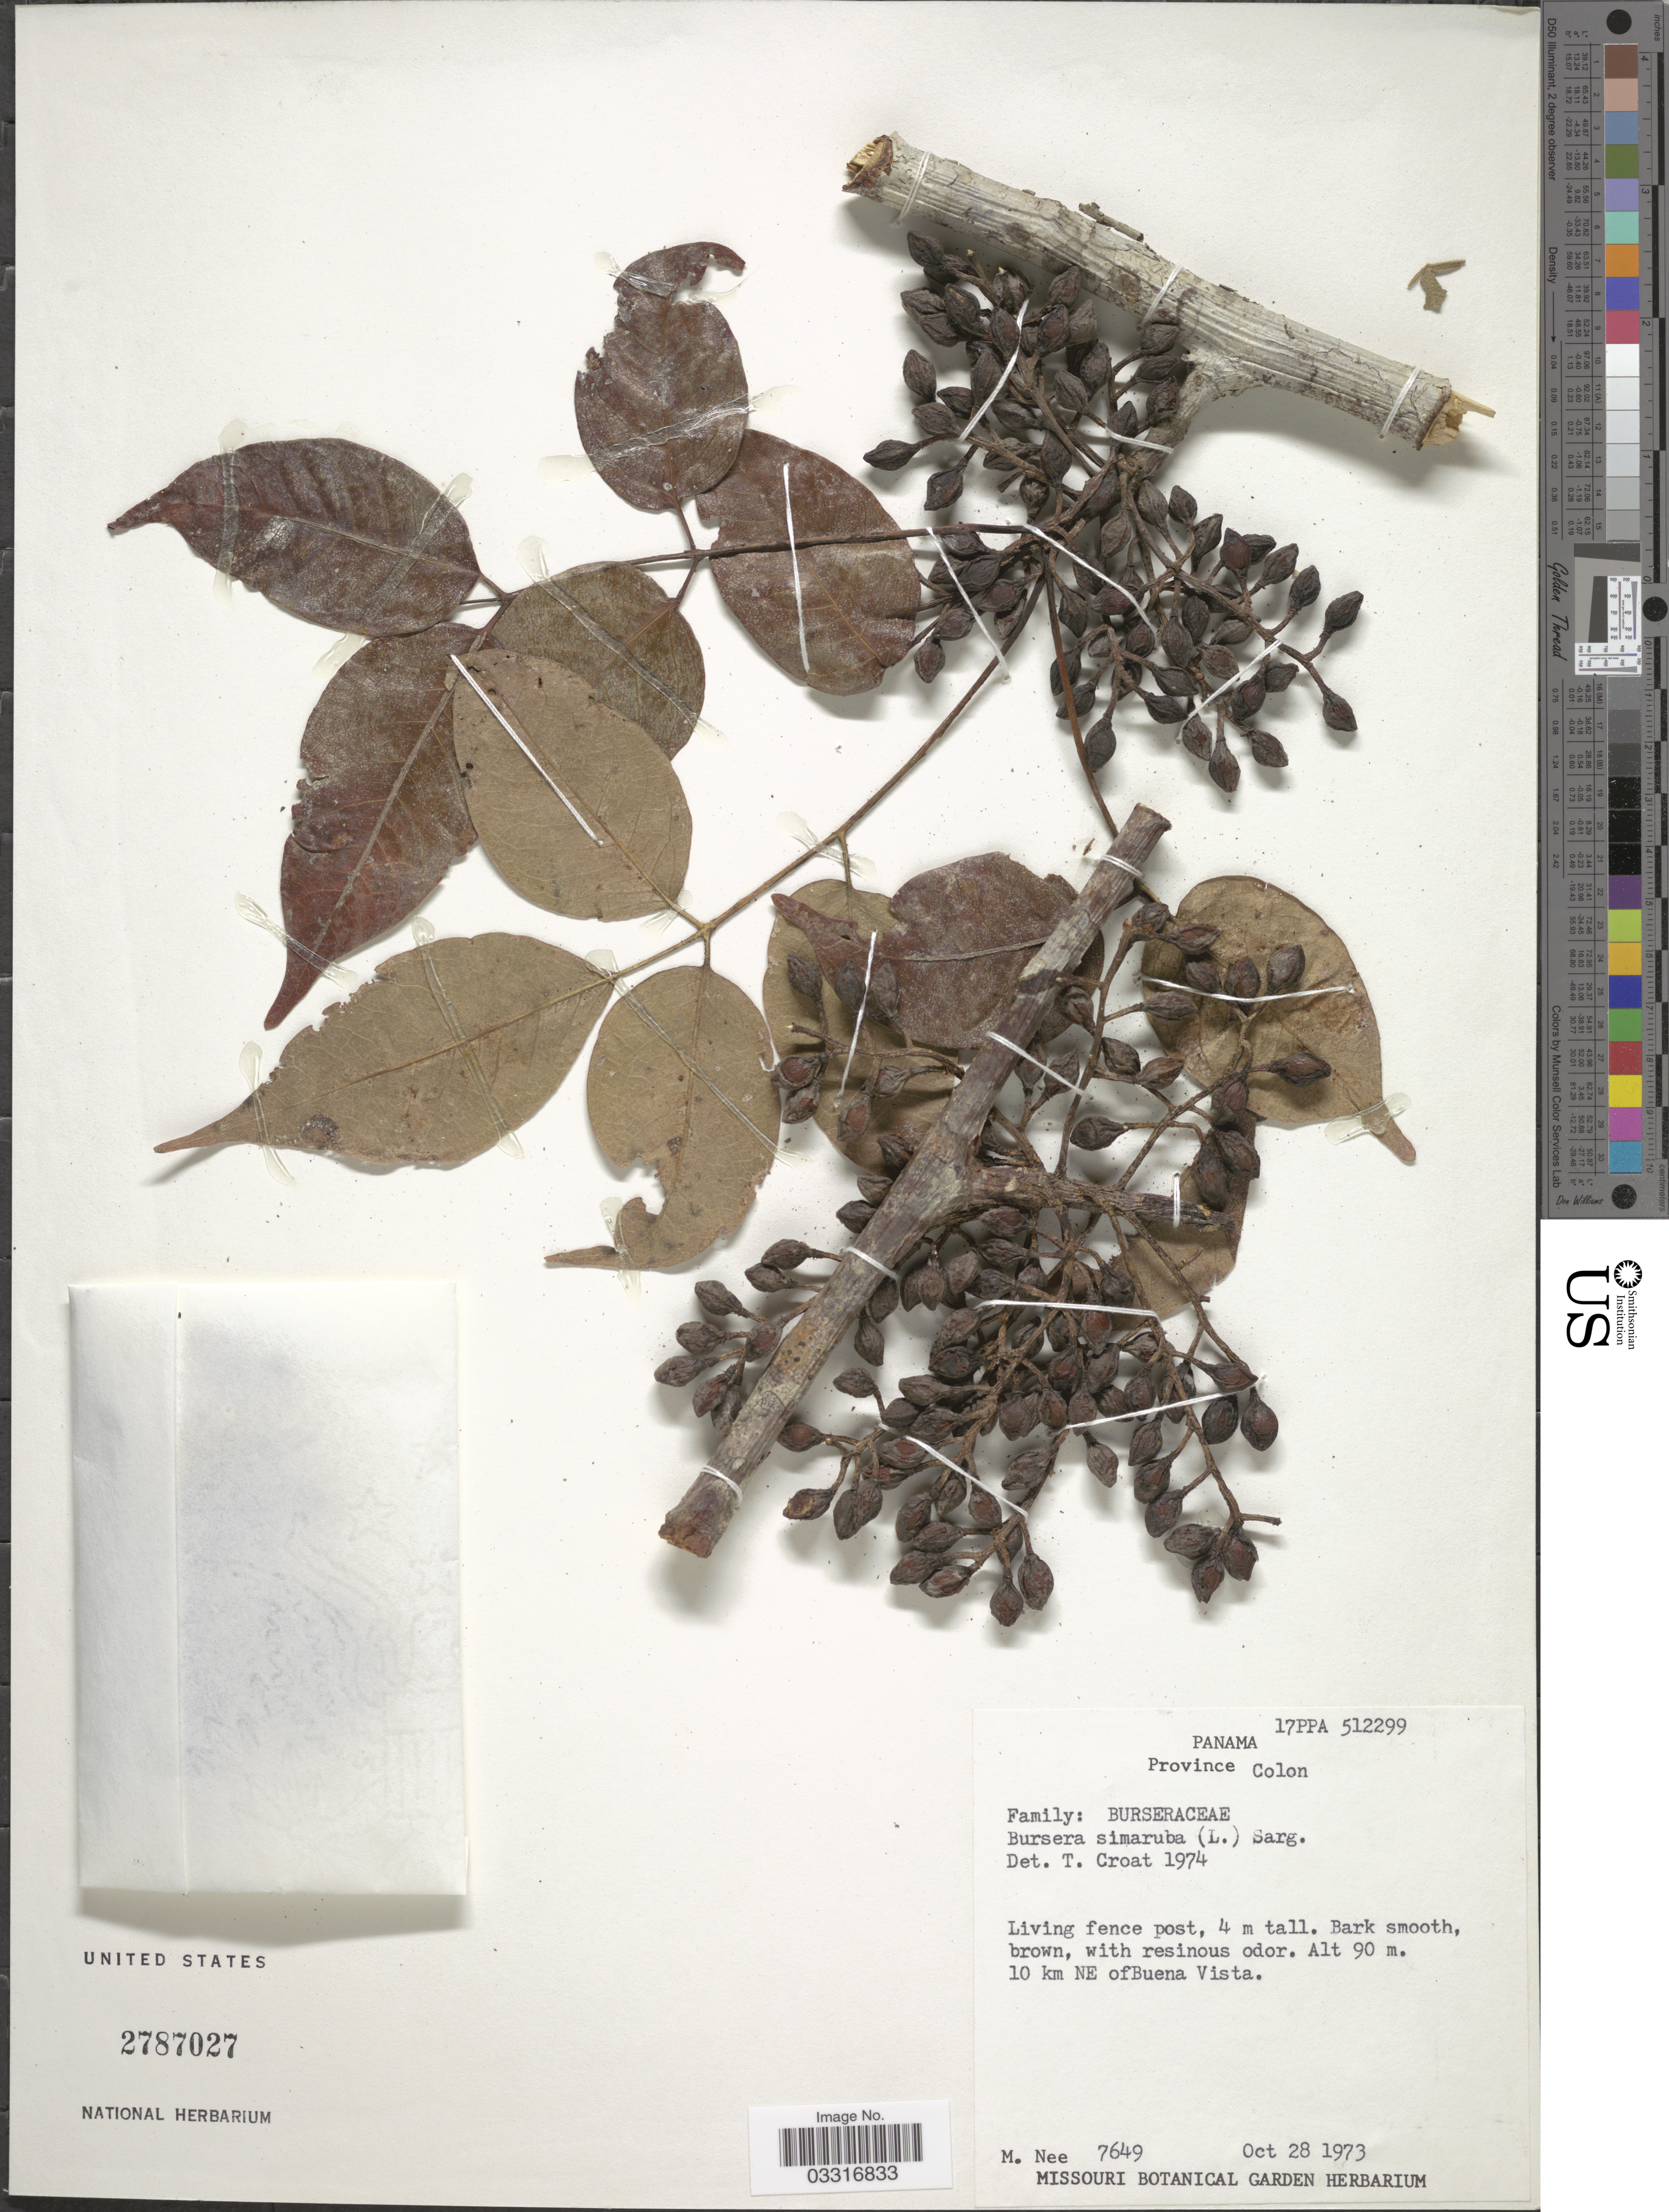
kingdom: Plantae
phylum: Tracheophyta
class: Magnoliopsida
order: Sapindales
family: Burseraceae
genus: Bursera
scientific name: Bursera simaruba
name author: (L.) Sarg.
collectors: M. Nee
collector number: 7649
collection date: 1973-10-28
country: Panama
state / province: Colón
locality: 10 km NE of Buena Vista.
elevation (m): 90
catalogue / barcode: US 2787027